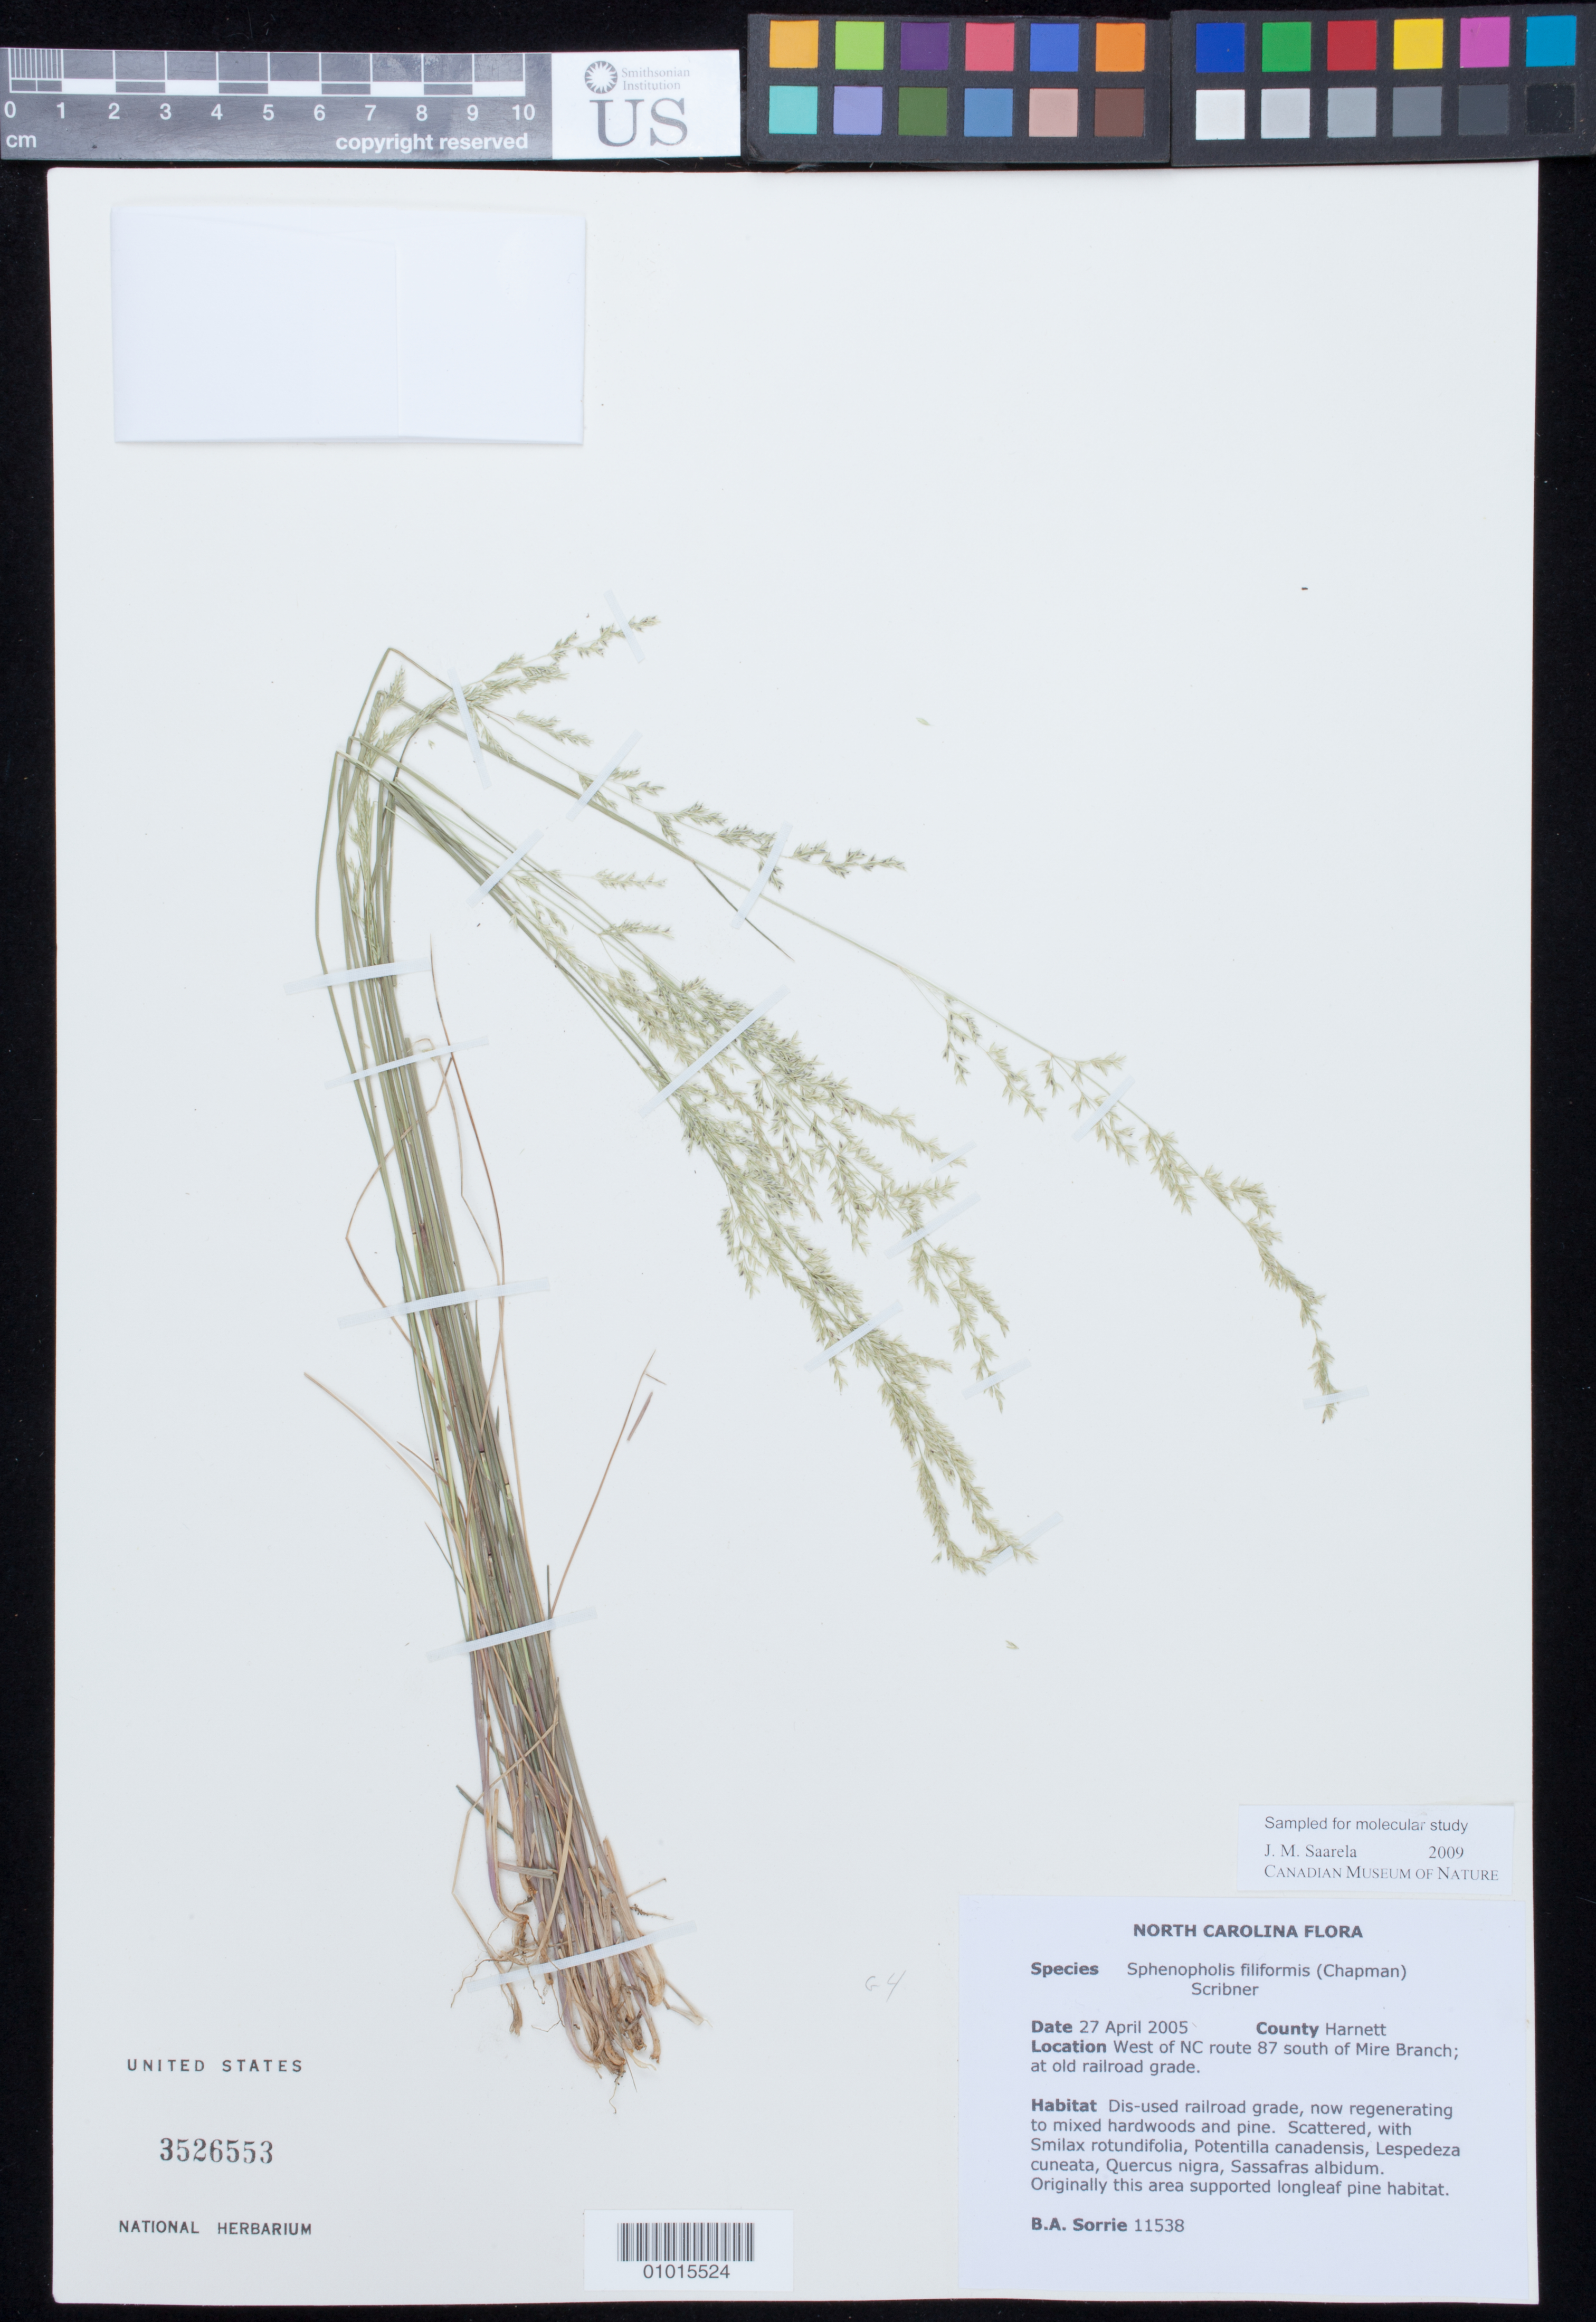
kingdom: Plantae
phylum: Tracheophyta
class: Liliopsida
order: Poales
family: Poaceae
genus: Sphenopholis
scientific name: Sphenopholis filiformis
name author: (Chapm.) Scribn.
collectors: B. Sorrie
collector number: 11538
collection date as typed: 27 Apr 2005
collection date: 2005-04-27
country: United States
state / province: North Carolina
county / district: Harnett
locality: west of NC Rt. 87, south of Mire Branch; at old railroad grade.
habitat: Dis-used railroad grade, now regenerating to mixed hardwoods and pine.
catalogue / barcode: US 3526553